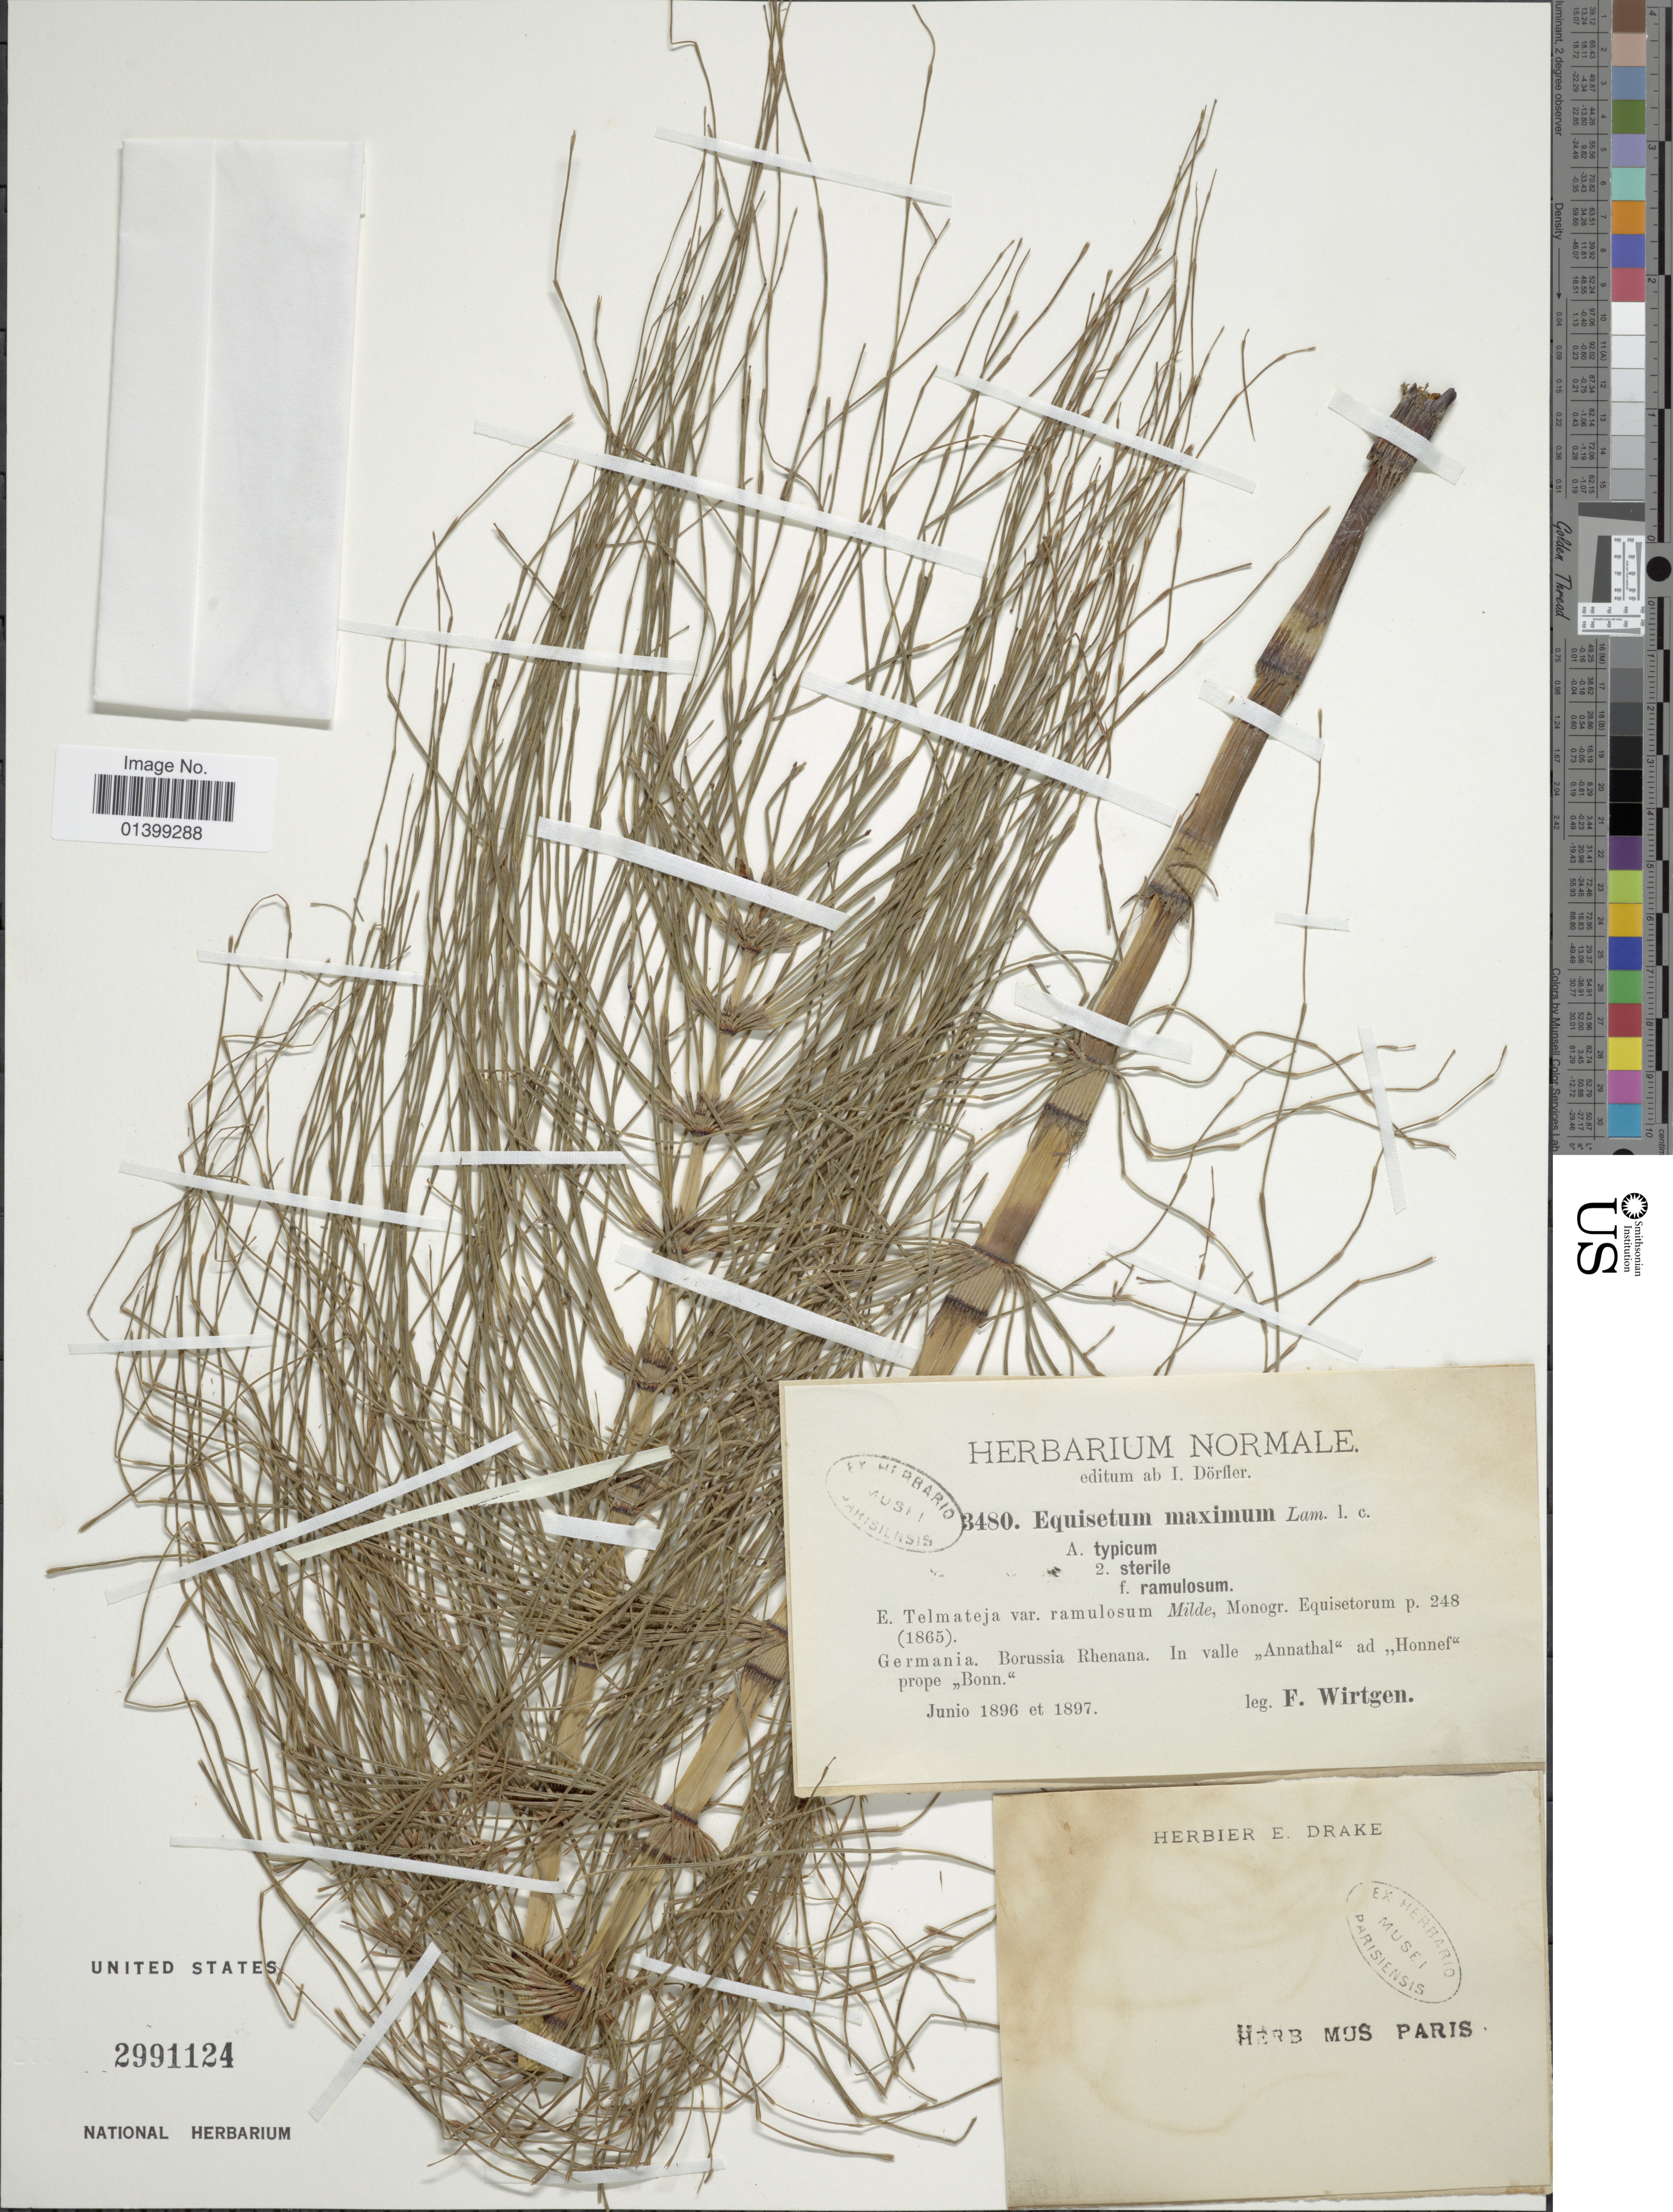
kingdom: Plantae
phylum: Tracheophyta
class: Polypodiopsida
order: Equisetales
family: Equisetaceae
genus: Equisetum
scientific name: Equisetum telmateia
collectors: F. Wirtgen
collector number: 3480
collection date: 1896-06/1897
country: Germany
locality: Germania. Borussia Rhenana. In valle "Annathal" ad "Honnef" prope "Bonn"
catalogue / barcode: US 2991124